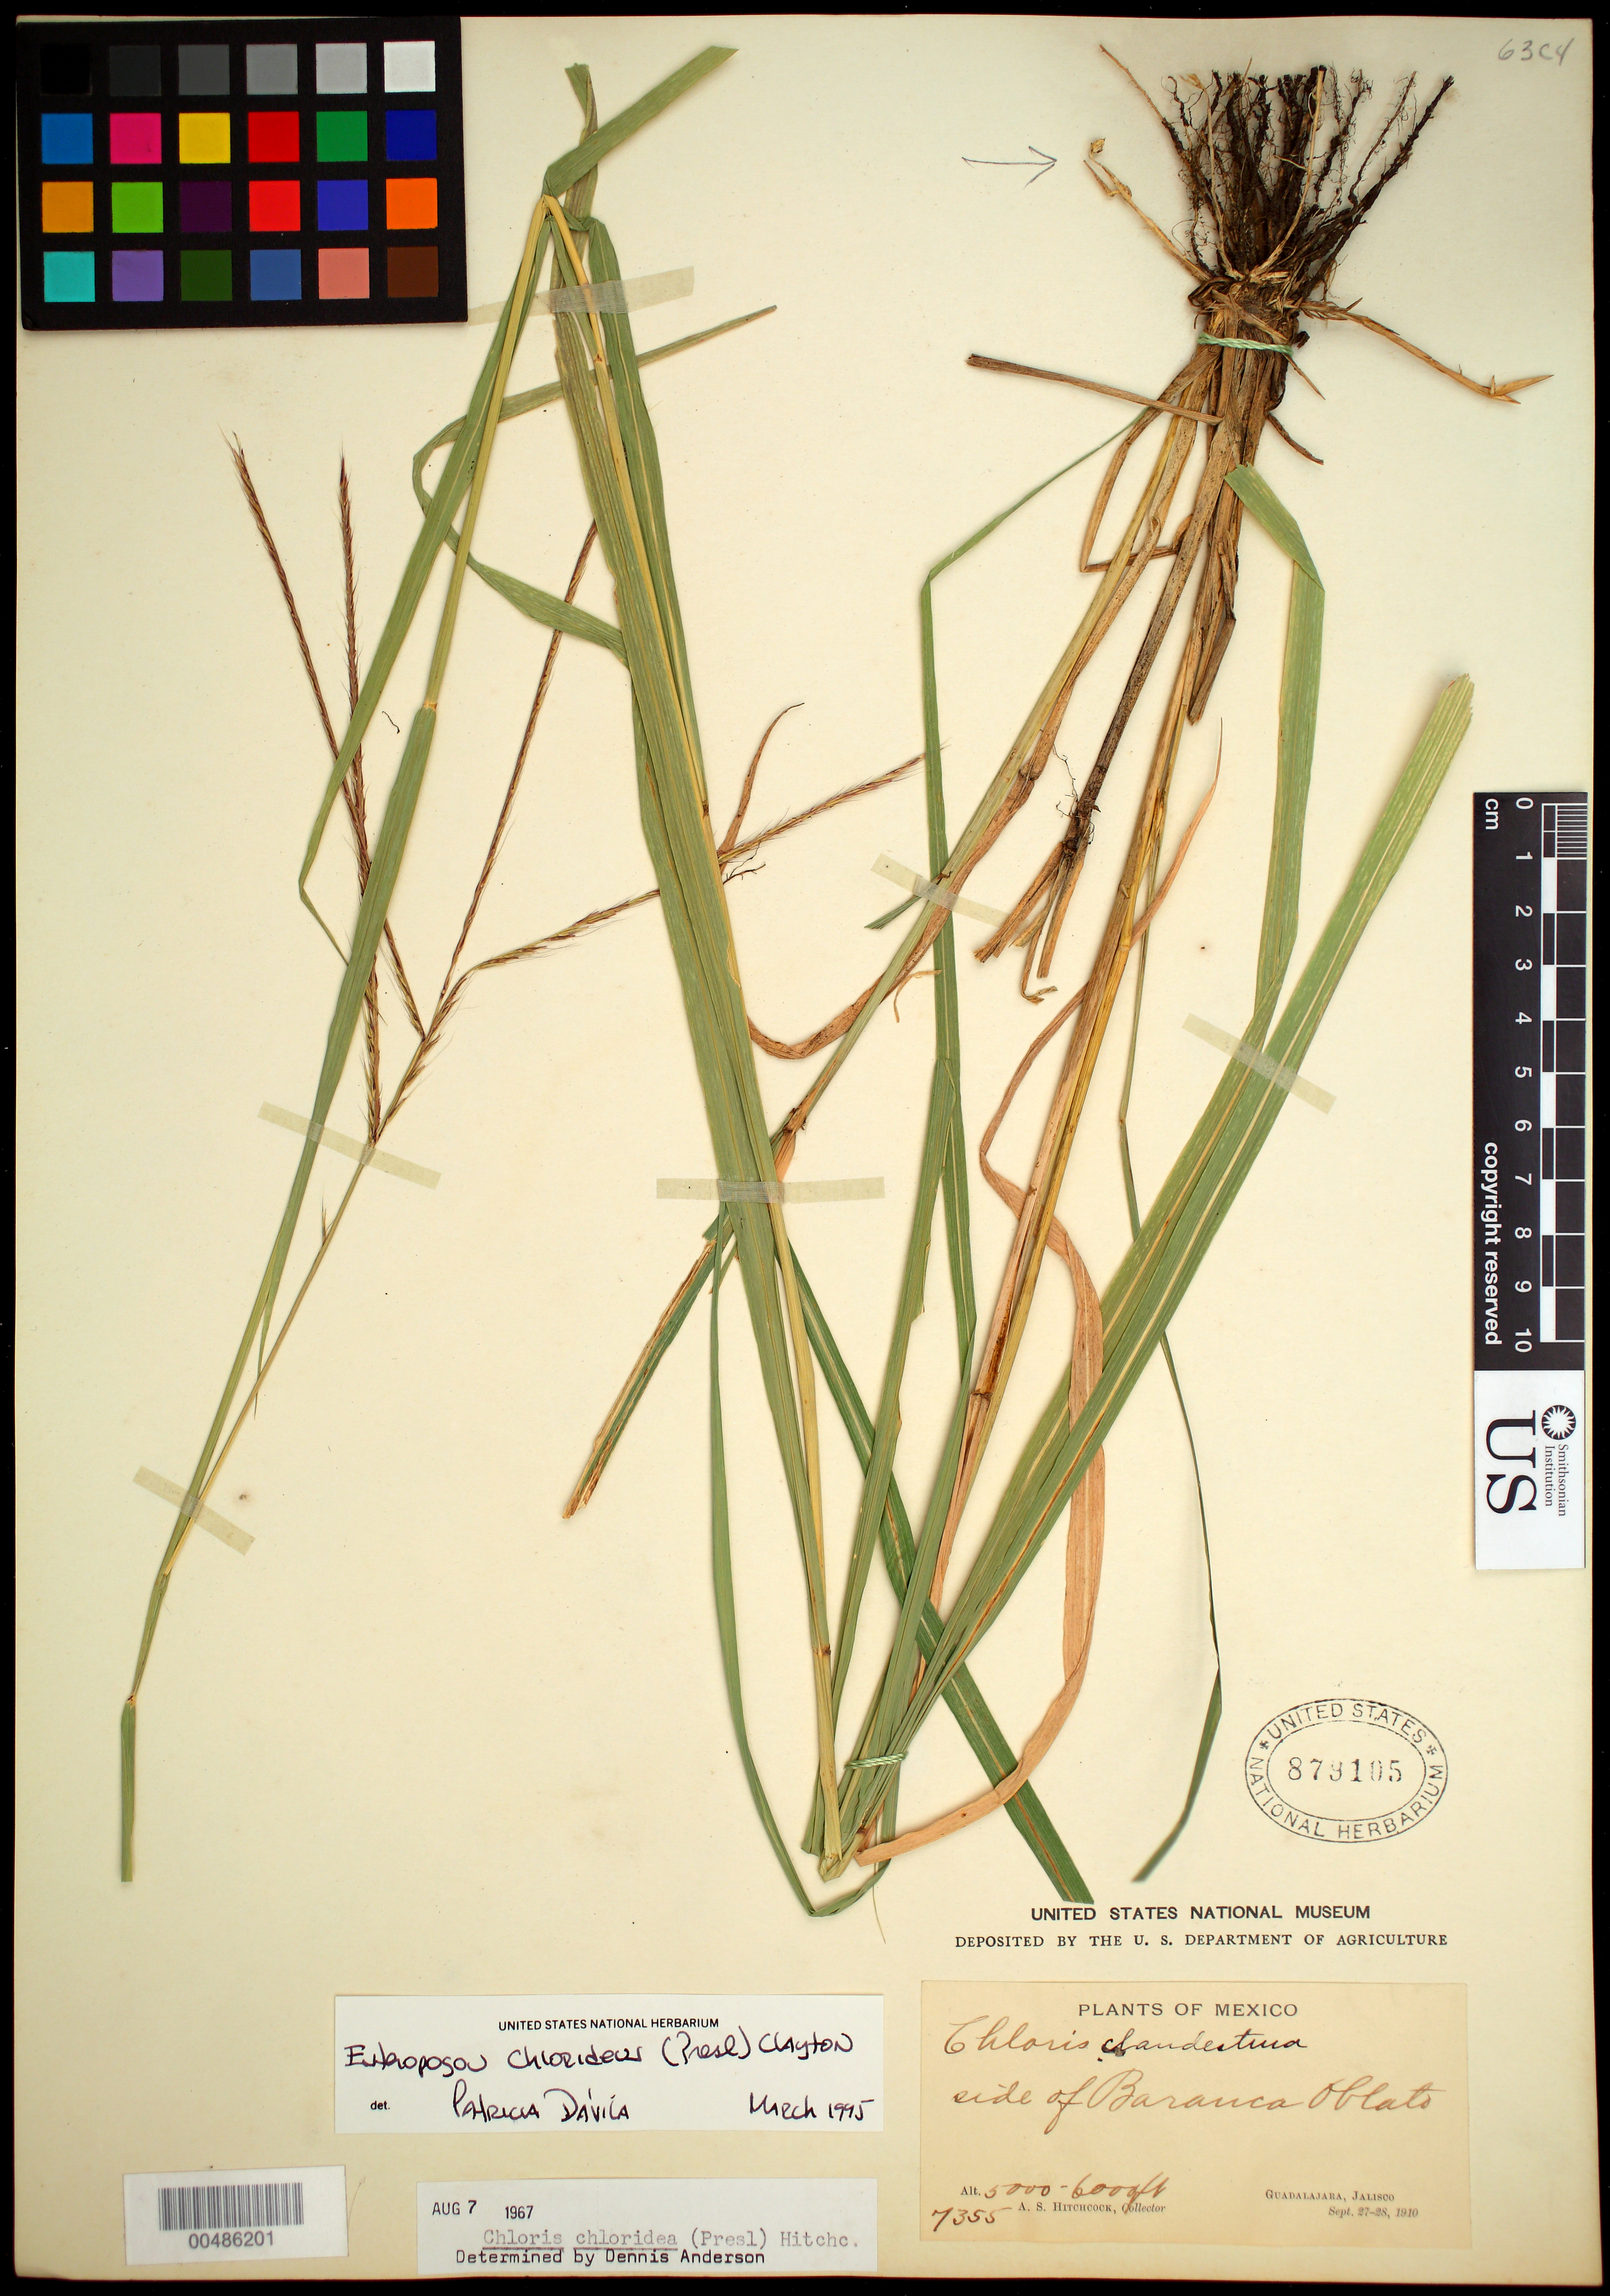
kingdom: Plantae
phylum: Tracheophyta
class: Liliopsida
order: Poales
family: Poaceae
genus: Enteropogon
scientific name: Enteropogon chlorideus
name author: (J. Presl) Clayton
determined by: Dávila, P. D.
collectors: A. S. Hitchcock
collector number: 7355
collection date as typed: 27 Sep 1910 to 28 Sep 1910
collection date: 1910-09-27/1910-09-28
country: Mexico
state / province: Jalisco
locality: Guadalajara, side of Baranca Oblato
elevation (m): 1524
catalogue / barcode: US 879105